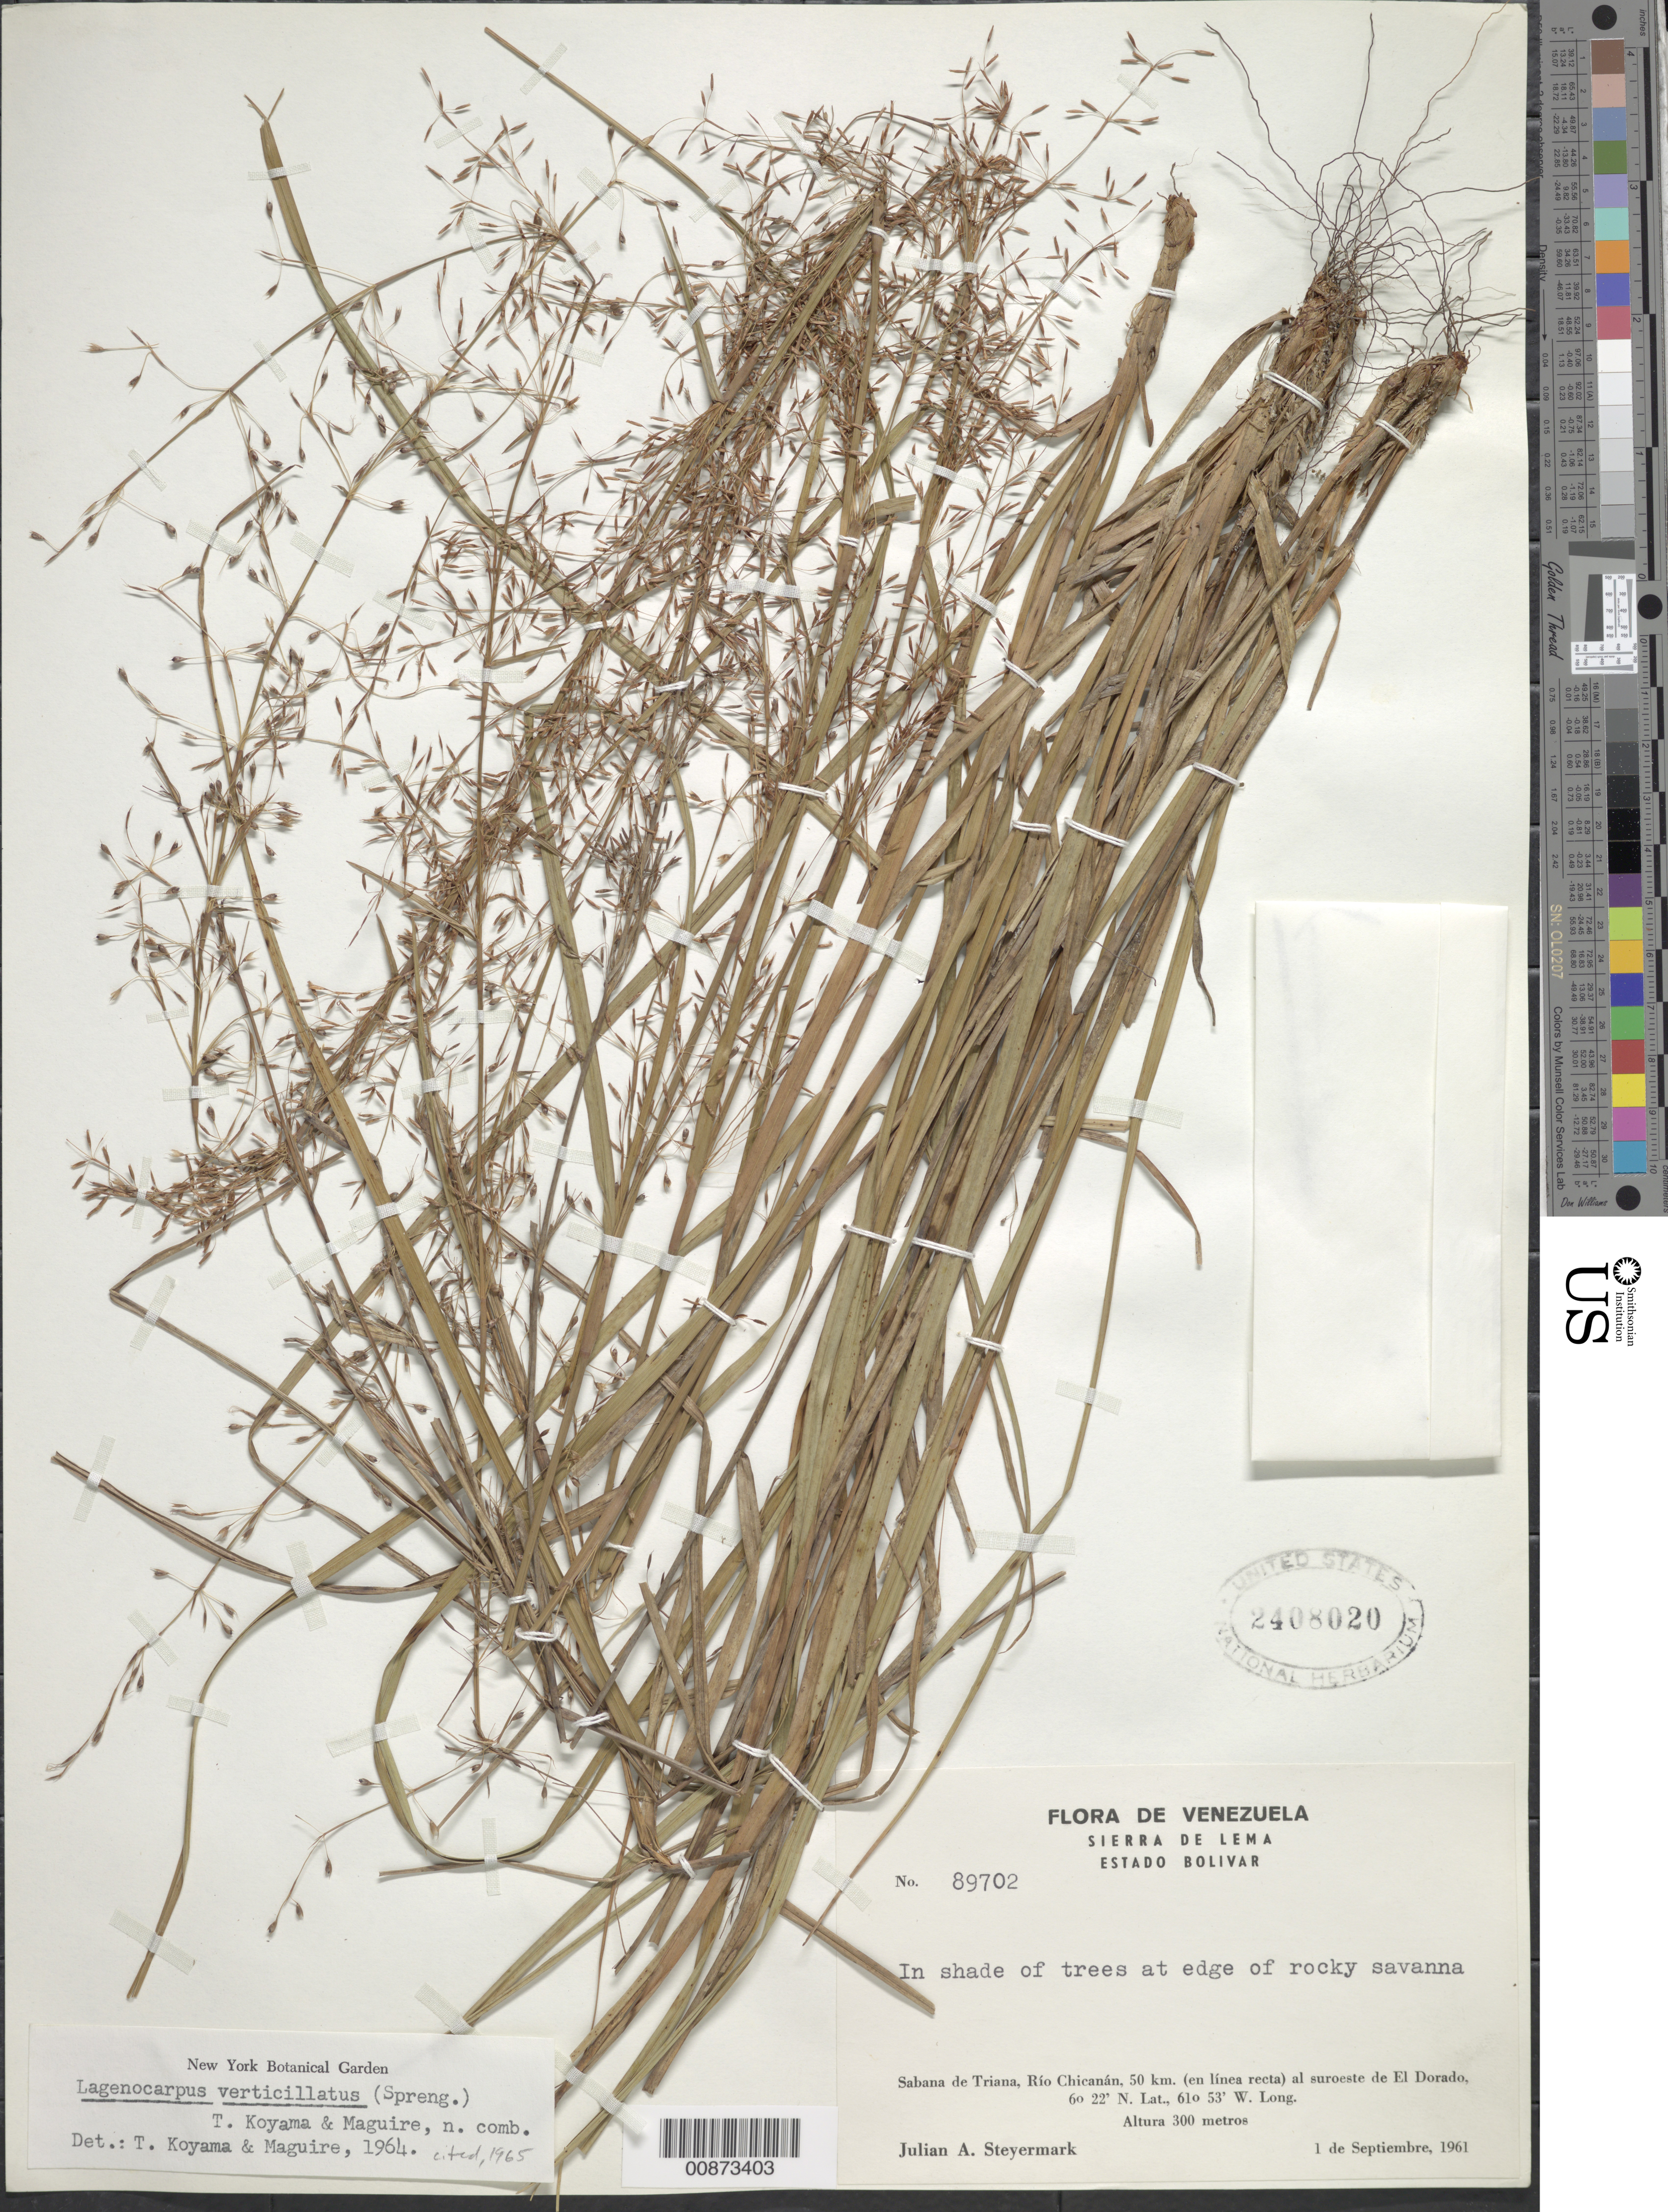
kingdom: Plantae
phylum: Tracheophyta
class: Liliopsida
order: Poales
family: Cyperaceae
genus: Cryptangium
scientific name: Cryptangium verticillatum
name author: (Spreng.) Vitta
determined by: Strong, Mark T., (BOT), Smithsonian Institution - National Museum of Natural History (UNITED STATES)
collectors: J. Steyermark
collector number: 89702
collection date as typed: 1-Sep-61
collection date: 1961-09-01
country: Venezuela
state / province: Bolívar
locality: Sabana de Triana, Río Chicanán, 50 km (in línea recta) al SW de El Dorado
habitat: In shade of trees at edge of rocky savanna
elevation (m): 300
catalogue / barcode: US 2408020